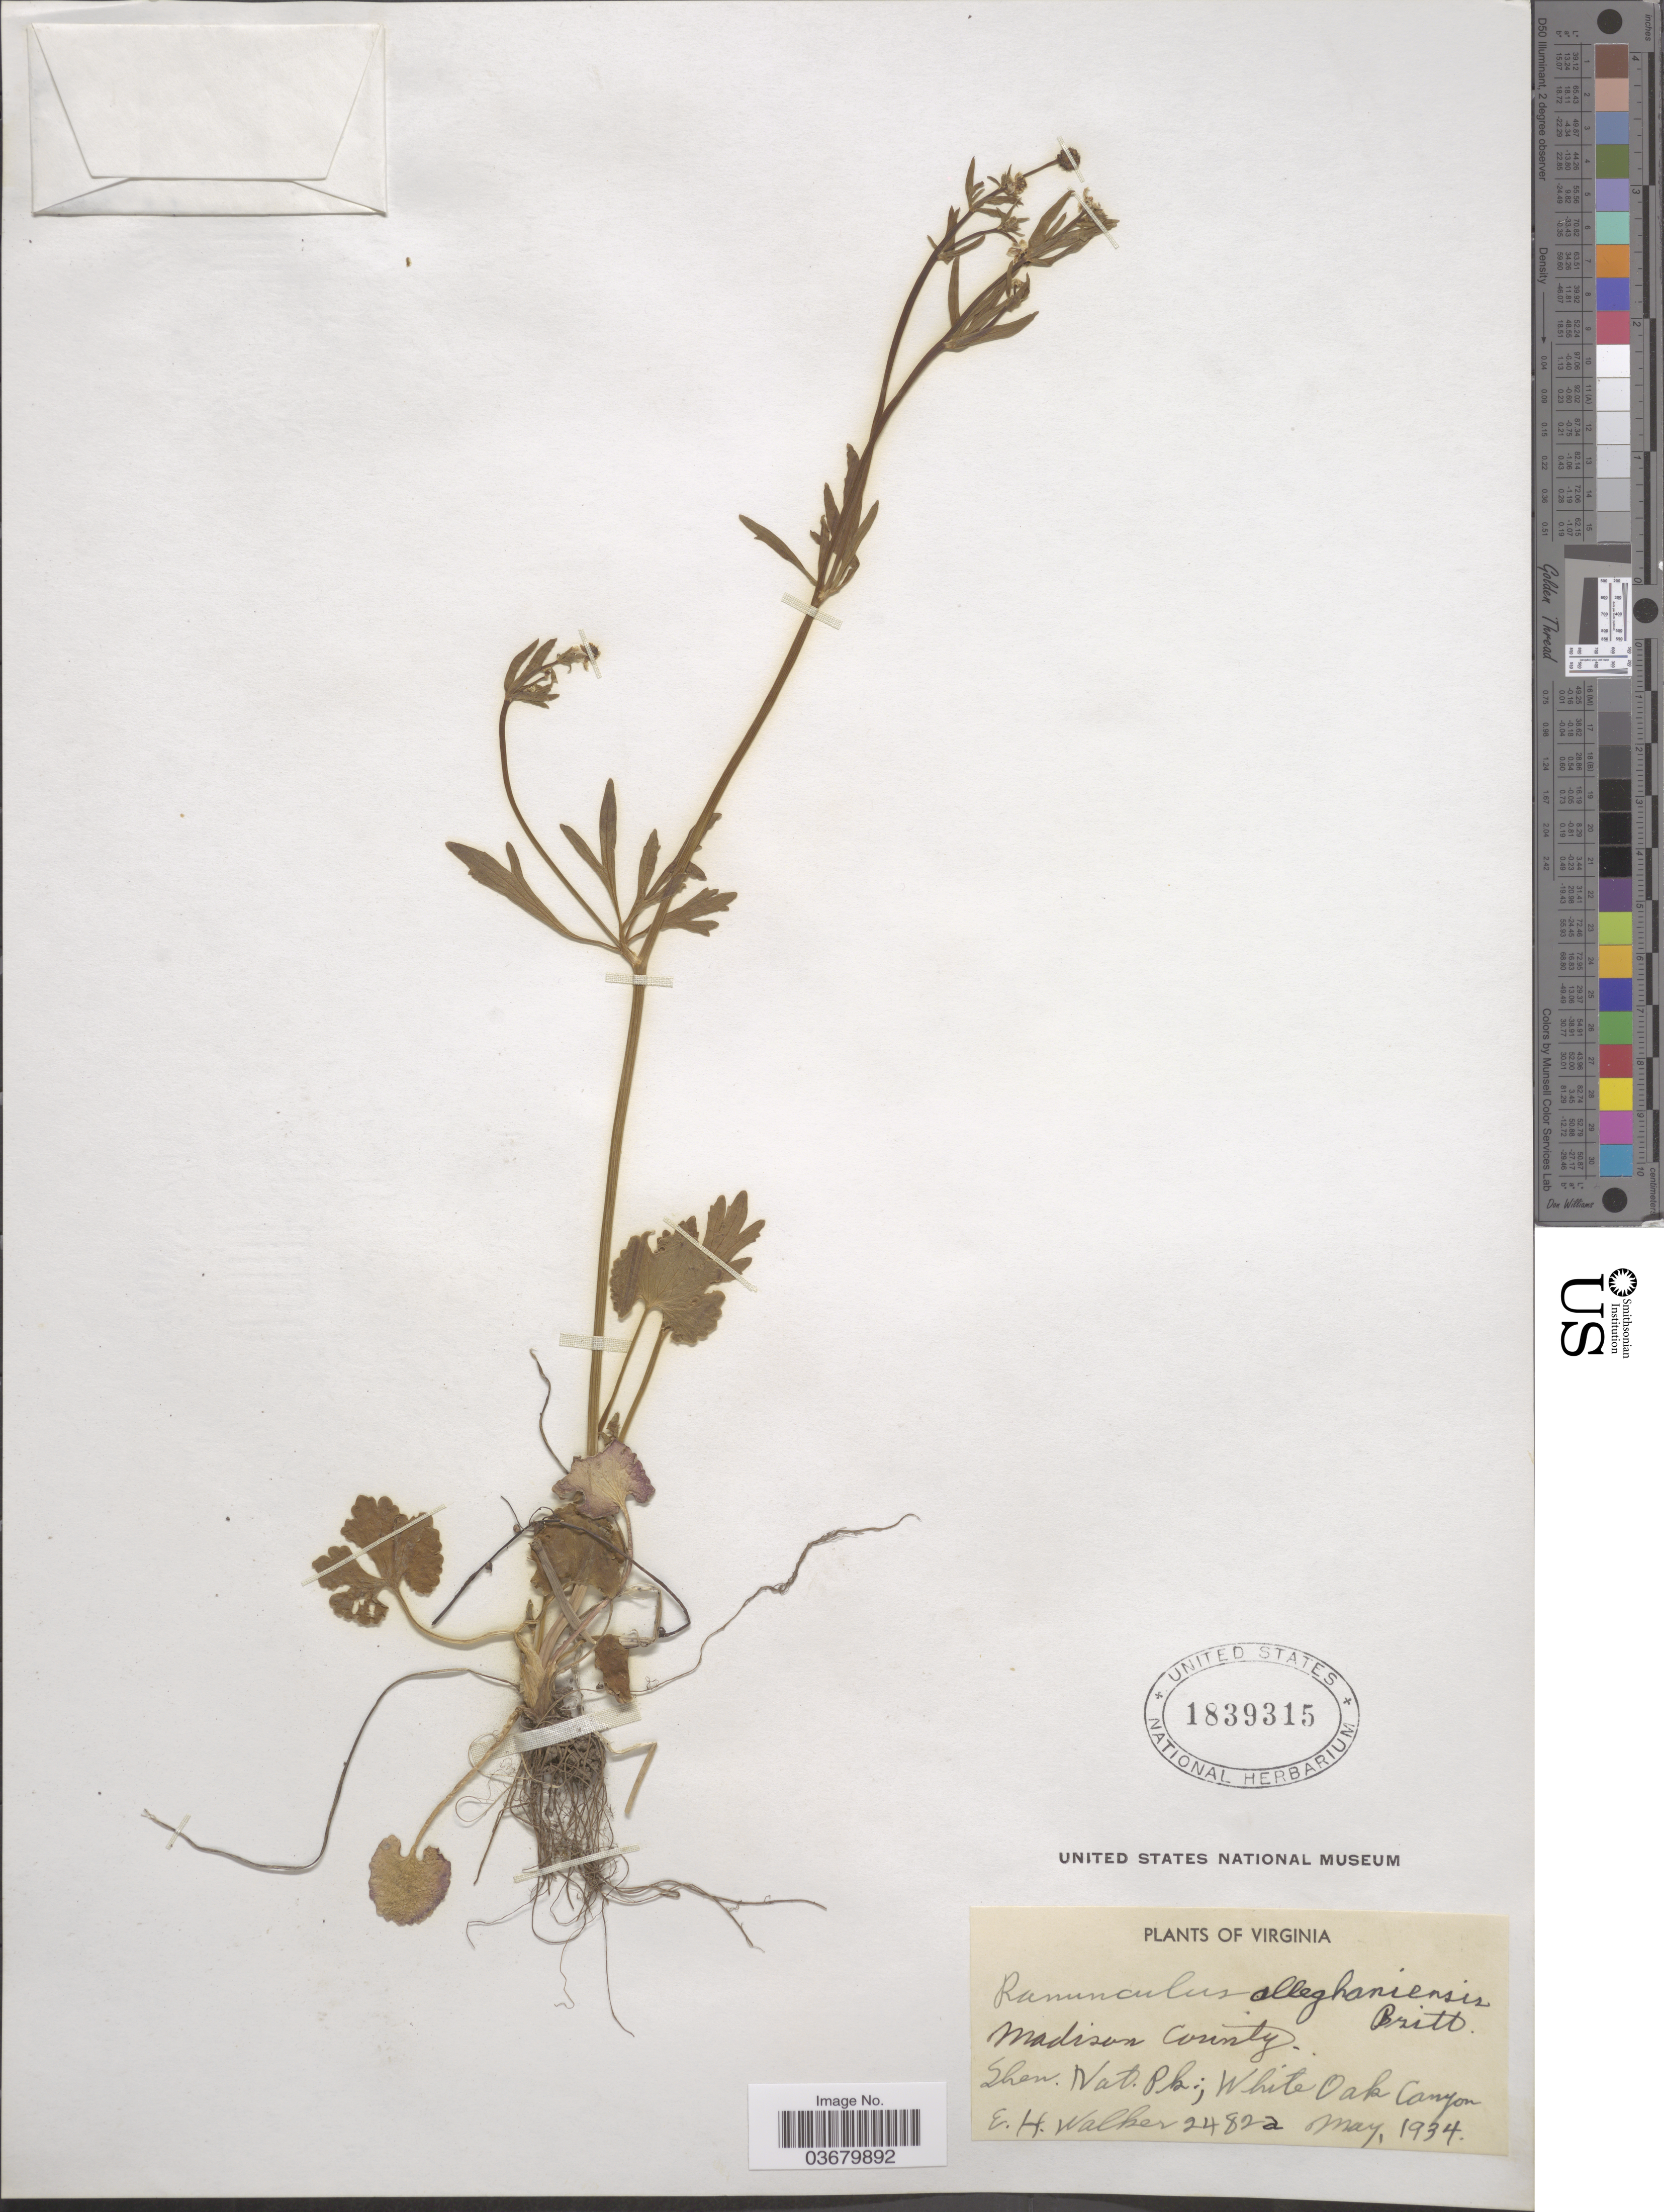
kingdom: Plantae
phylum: Tracheophyta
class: Magnoliopsida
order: Ranunculales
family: Ranunculaceae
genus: Ranunculus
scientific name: Ranunculus allegheniensis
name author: Britton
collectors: E. H. Walker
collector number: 2482a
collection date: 1934-05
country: United States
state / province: Virginia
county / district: Madison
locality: Shen. Nat. Pk.; White Oak Canyon.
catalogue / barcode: US 1839315